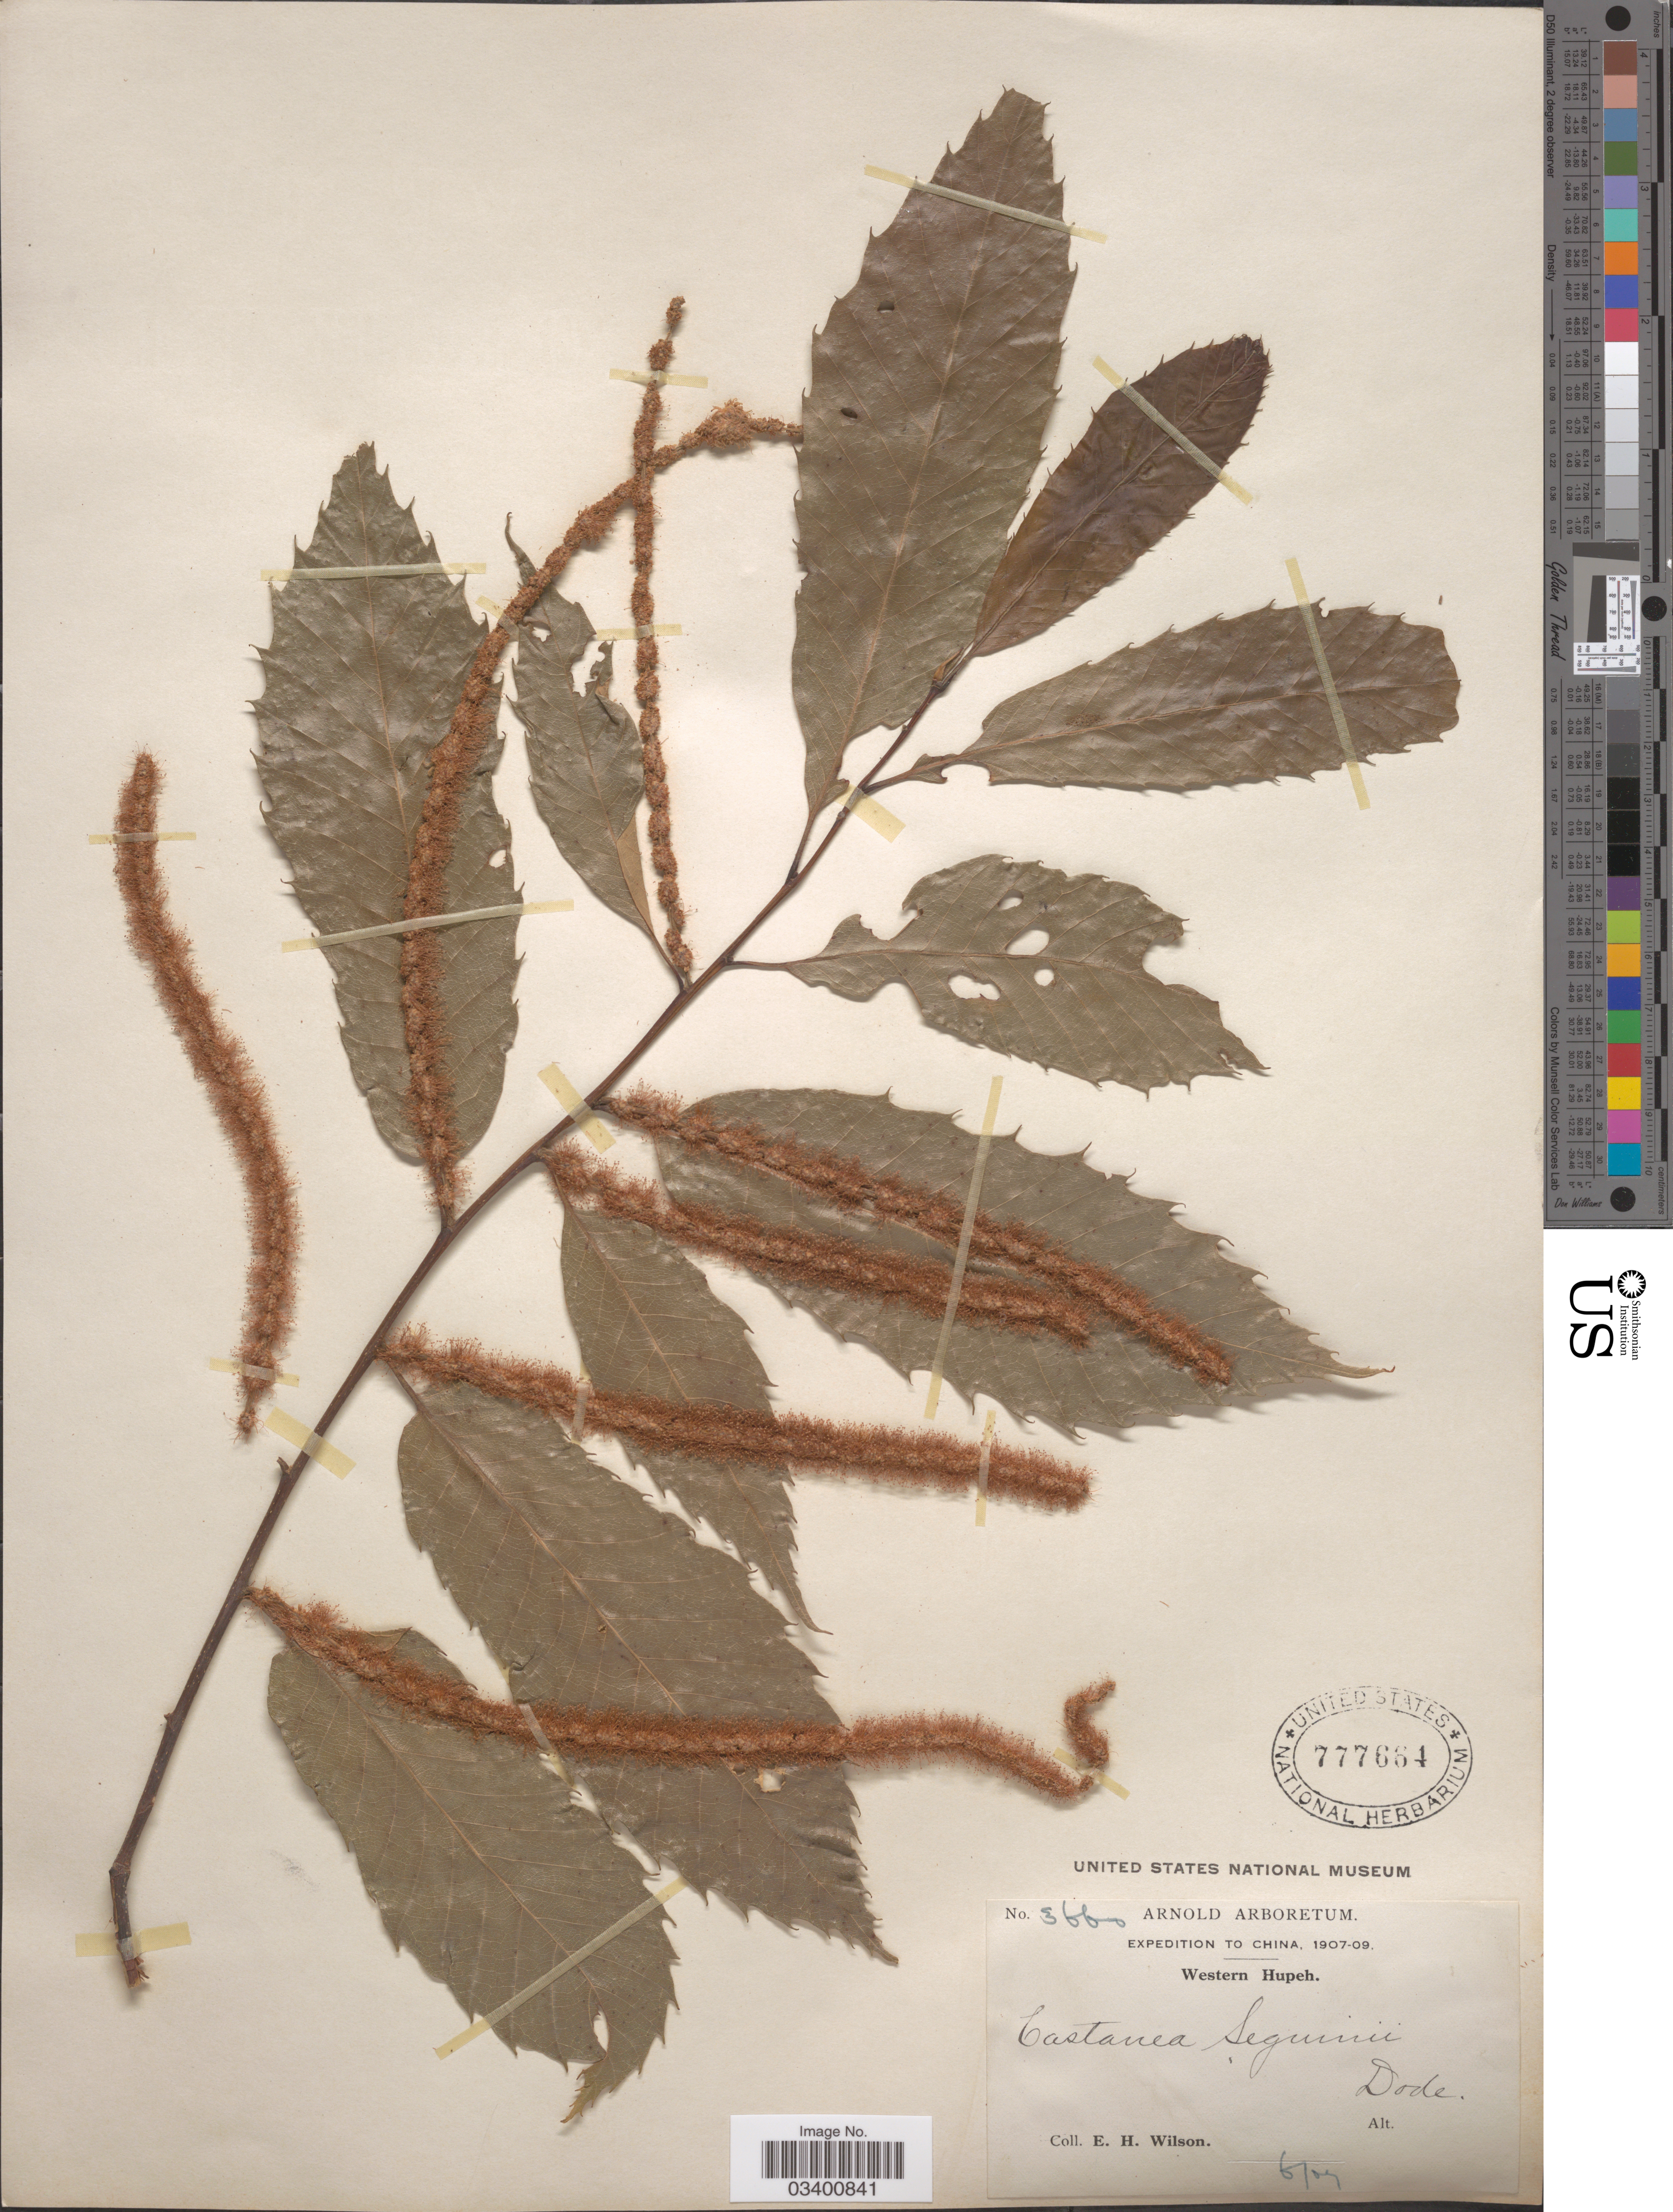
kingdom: Plantae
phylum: Tracheophyta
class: Magnoliopsida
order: Fagales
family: Fagaceae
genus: Castanea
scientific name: Castanea seguinii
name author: Dode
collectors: E. Wilson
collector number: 3660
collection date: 1907-06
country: China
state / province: Hubei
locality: Western Hupeh.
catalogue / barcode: US 777664